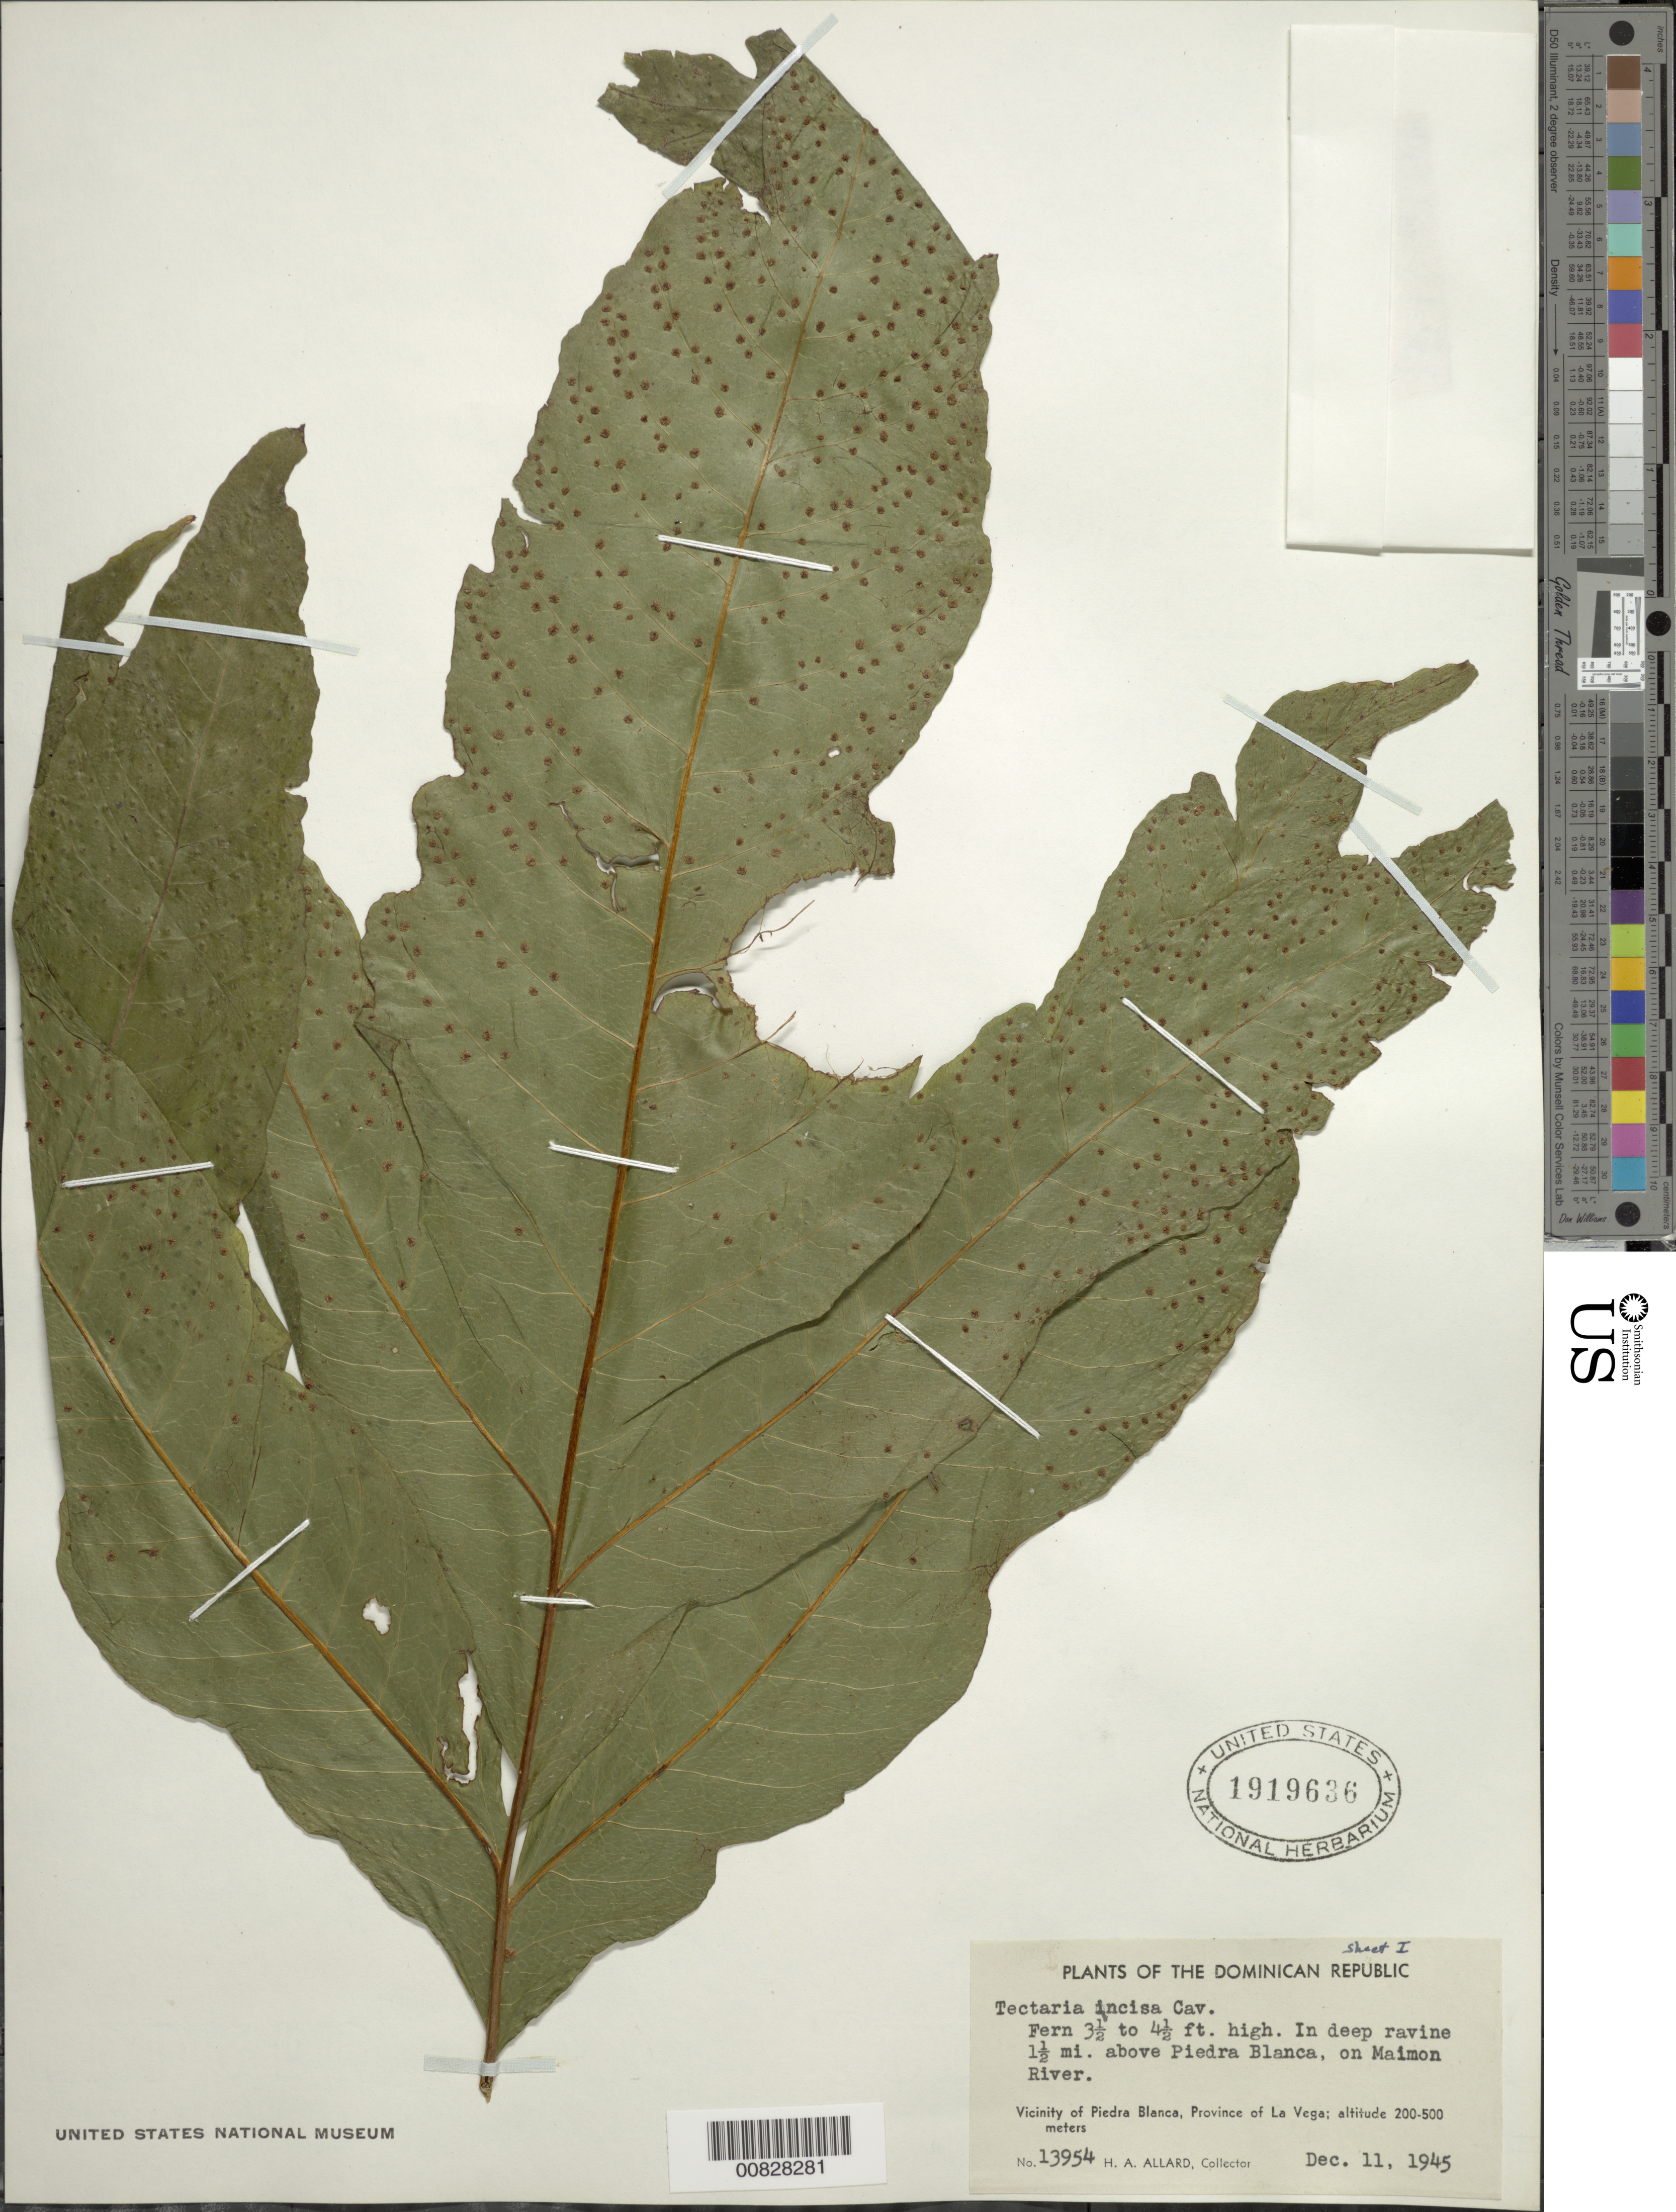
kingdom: Plantae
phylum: Tracheophyta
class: Polypodiopsida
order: Polypodiales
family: Tectariaceae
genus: Tectaria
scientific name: Tectaria incisa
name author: Cav.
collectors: H. A. Allard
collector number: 13954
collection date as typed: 11 Dec 1945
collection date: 1945-12-11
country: Dominican Republic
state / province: La Vega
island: Hispaniola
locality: Piedra Blanca, 1.5 miles above, on Maimon R.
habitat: Deep ravine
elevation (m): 200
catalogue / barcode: US 1919636